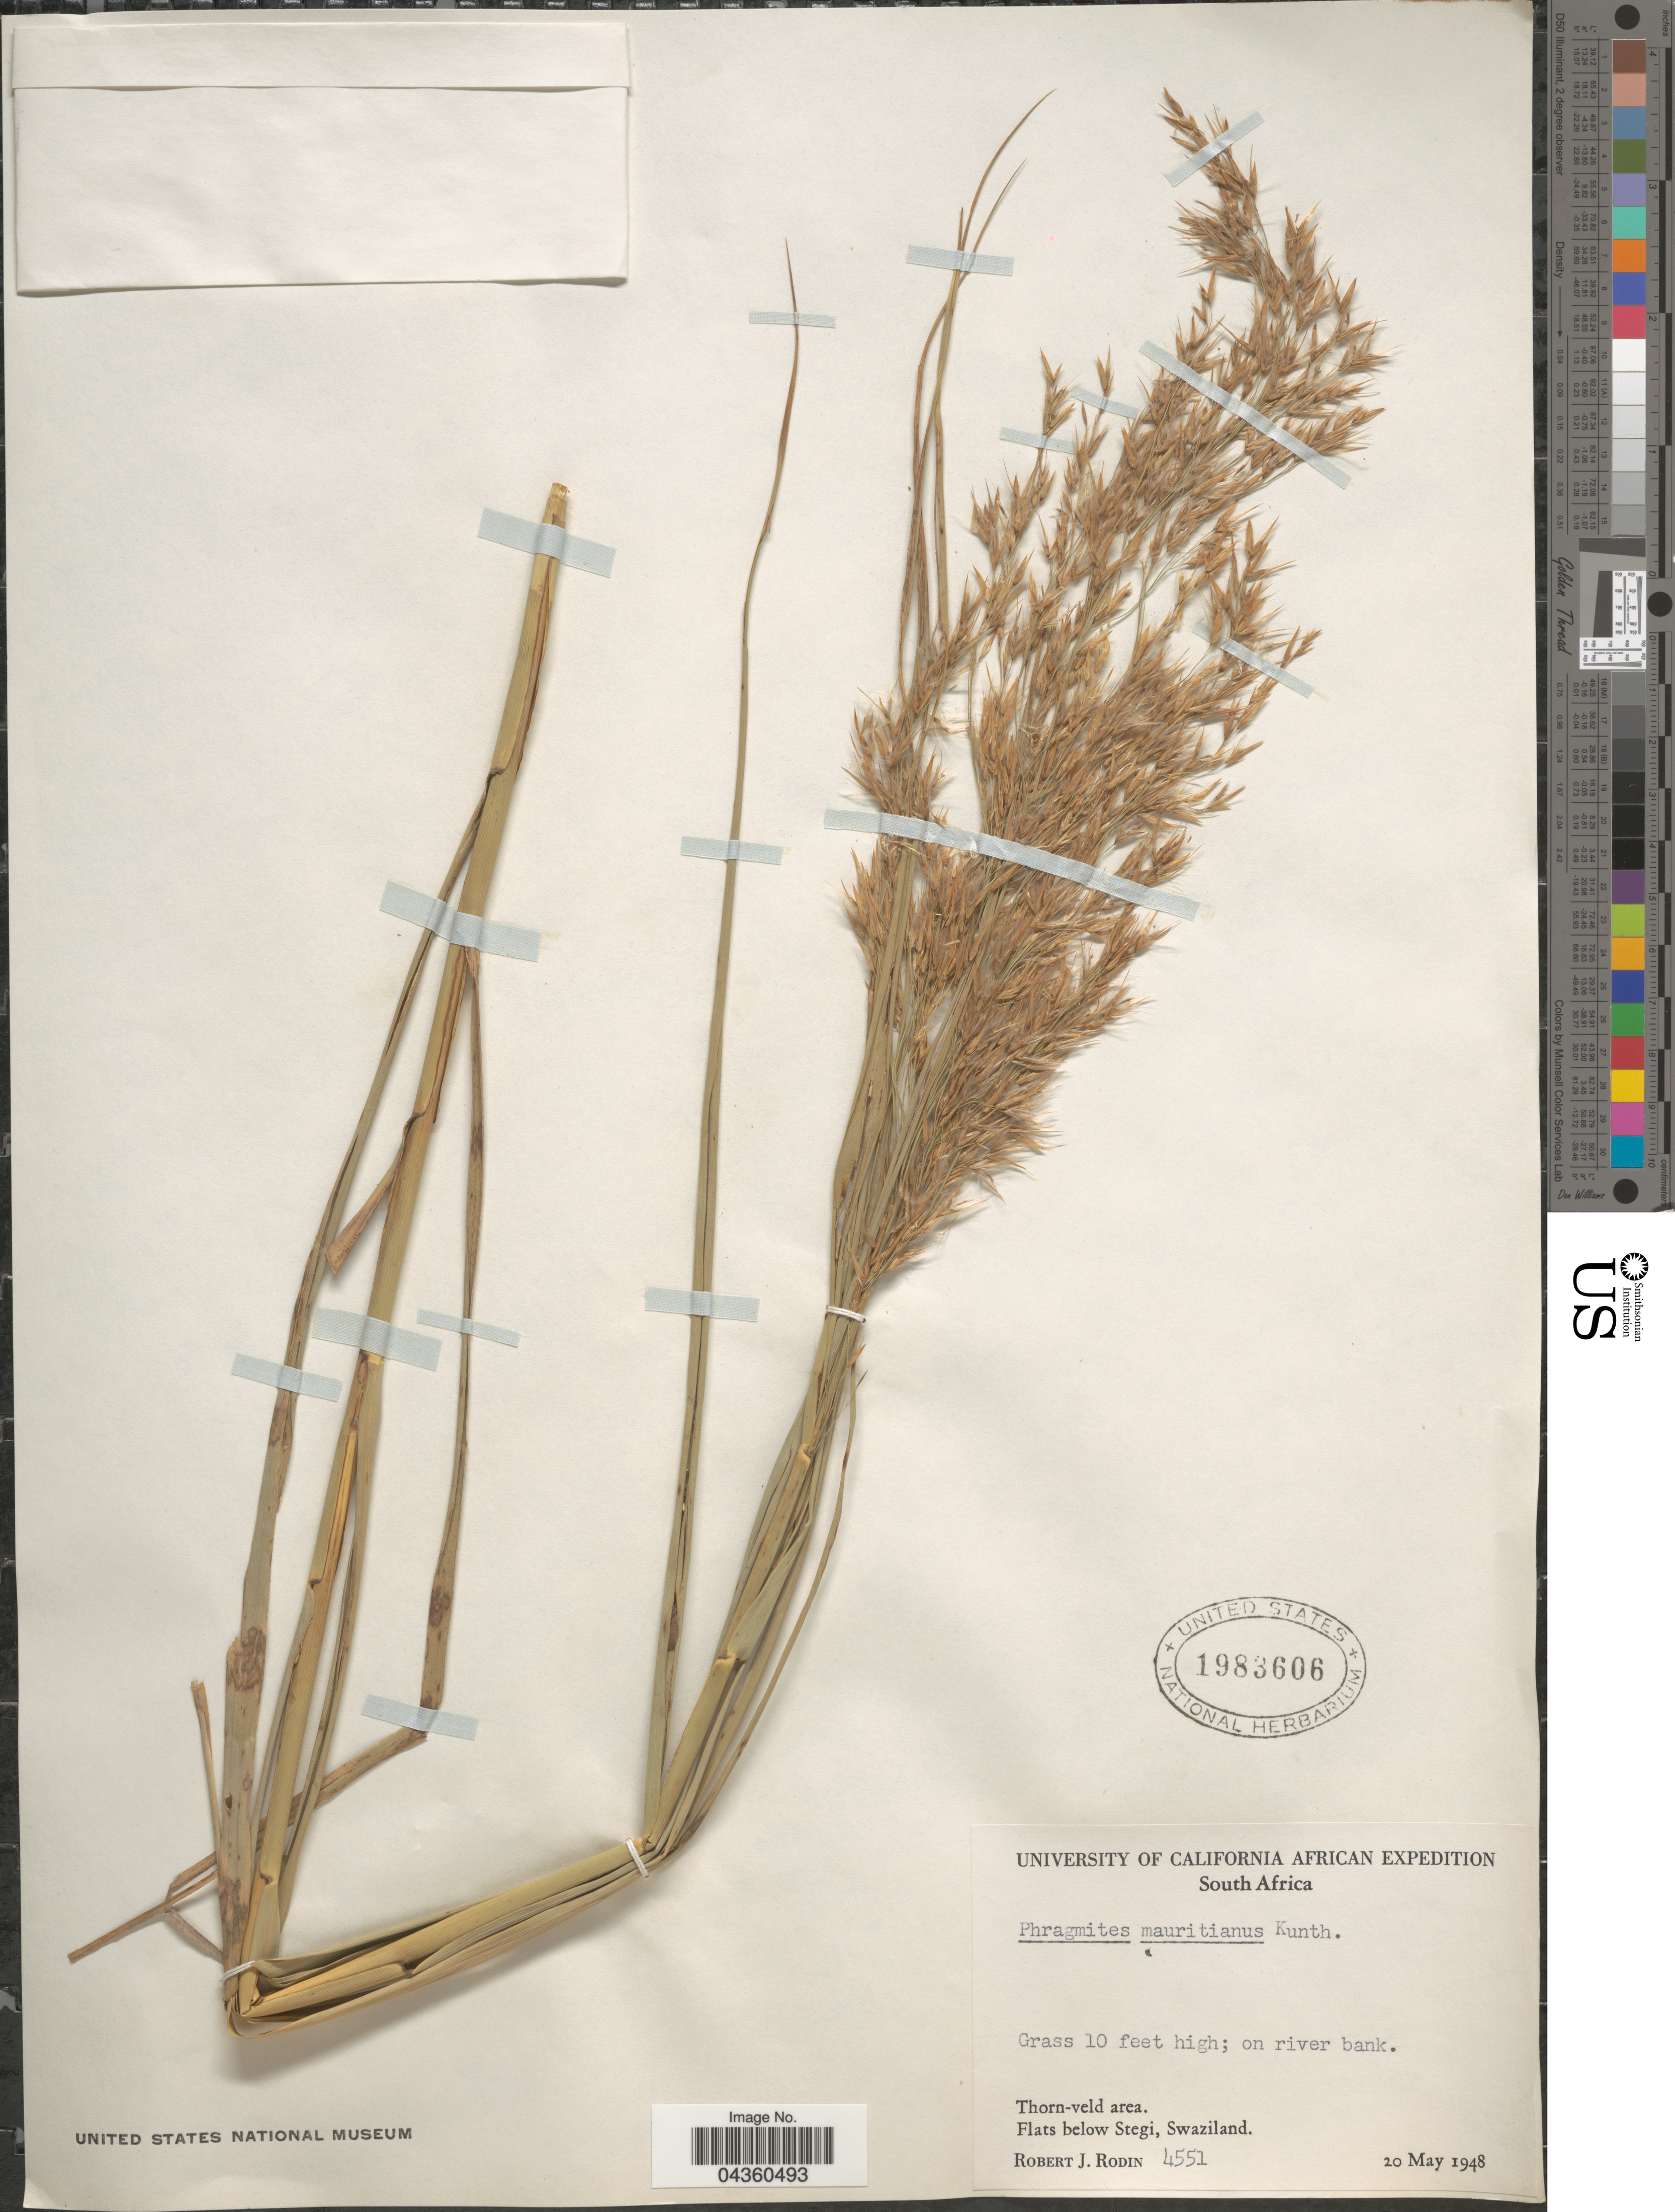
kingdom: Plantae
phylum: Tracheophyta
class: Liliopsida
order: Poales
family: Poaceae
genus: Phragmites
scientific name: Phragmites mauritianus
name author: Kunth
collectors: R. J. Rodin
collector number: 4551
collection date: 1948-05-20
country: Eswatini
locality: University of California African Expedition. South Africa. Thorn-veld area. Flats below Stegi.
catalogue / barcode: US 1983606